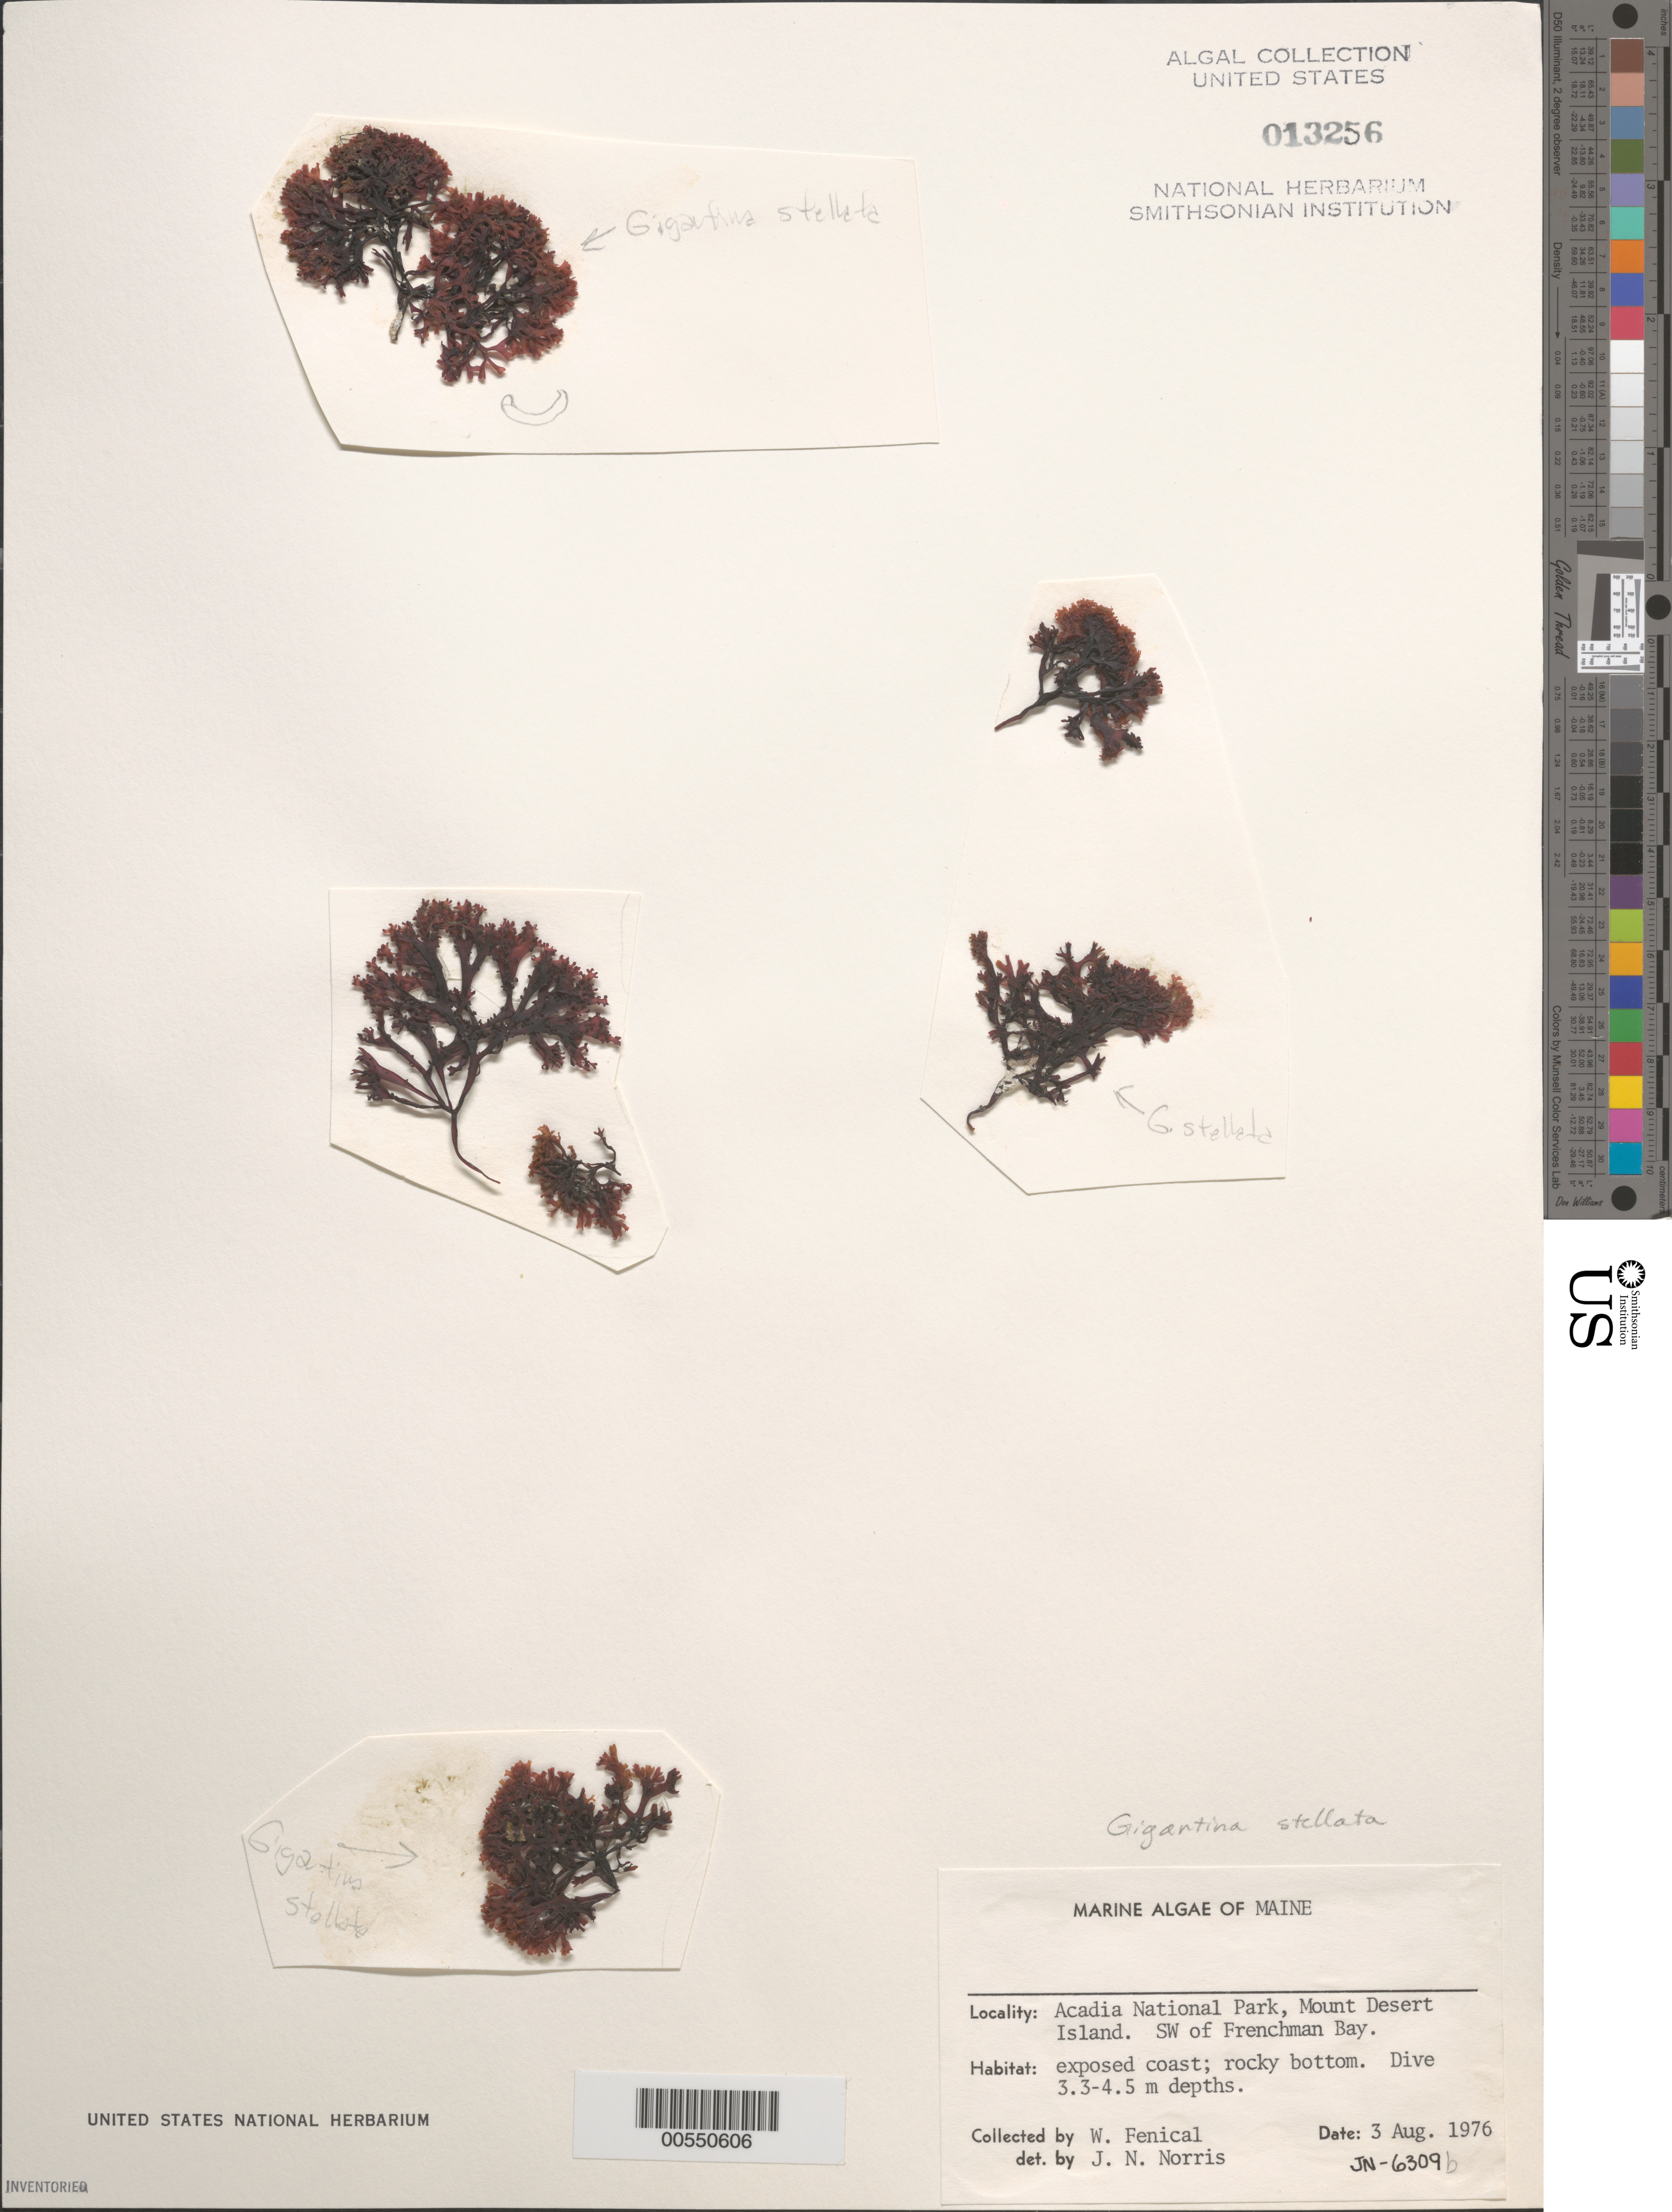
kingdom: Plantae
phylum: Rhodophyta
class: Florideophyceae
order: Gigartinales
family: Phyllophoraceae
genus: Mastocarpus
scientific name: Mastocarpus stellatus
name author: (Stackh.) Guiry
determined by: Algae name updating Project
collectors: W. Fenical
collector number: Jn-6309b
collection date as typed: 03 Aug 1976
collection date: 1976-08-03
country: United States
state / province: Maine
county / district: Hancock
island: Mount Desert Island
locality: Acadia National Park, southwest of Frenchman Bay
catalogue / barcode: US 13256